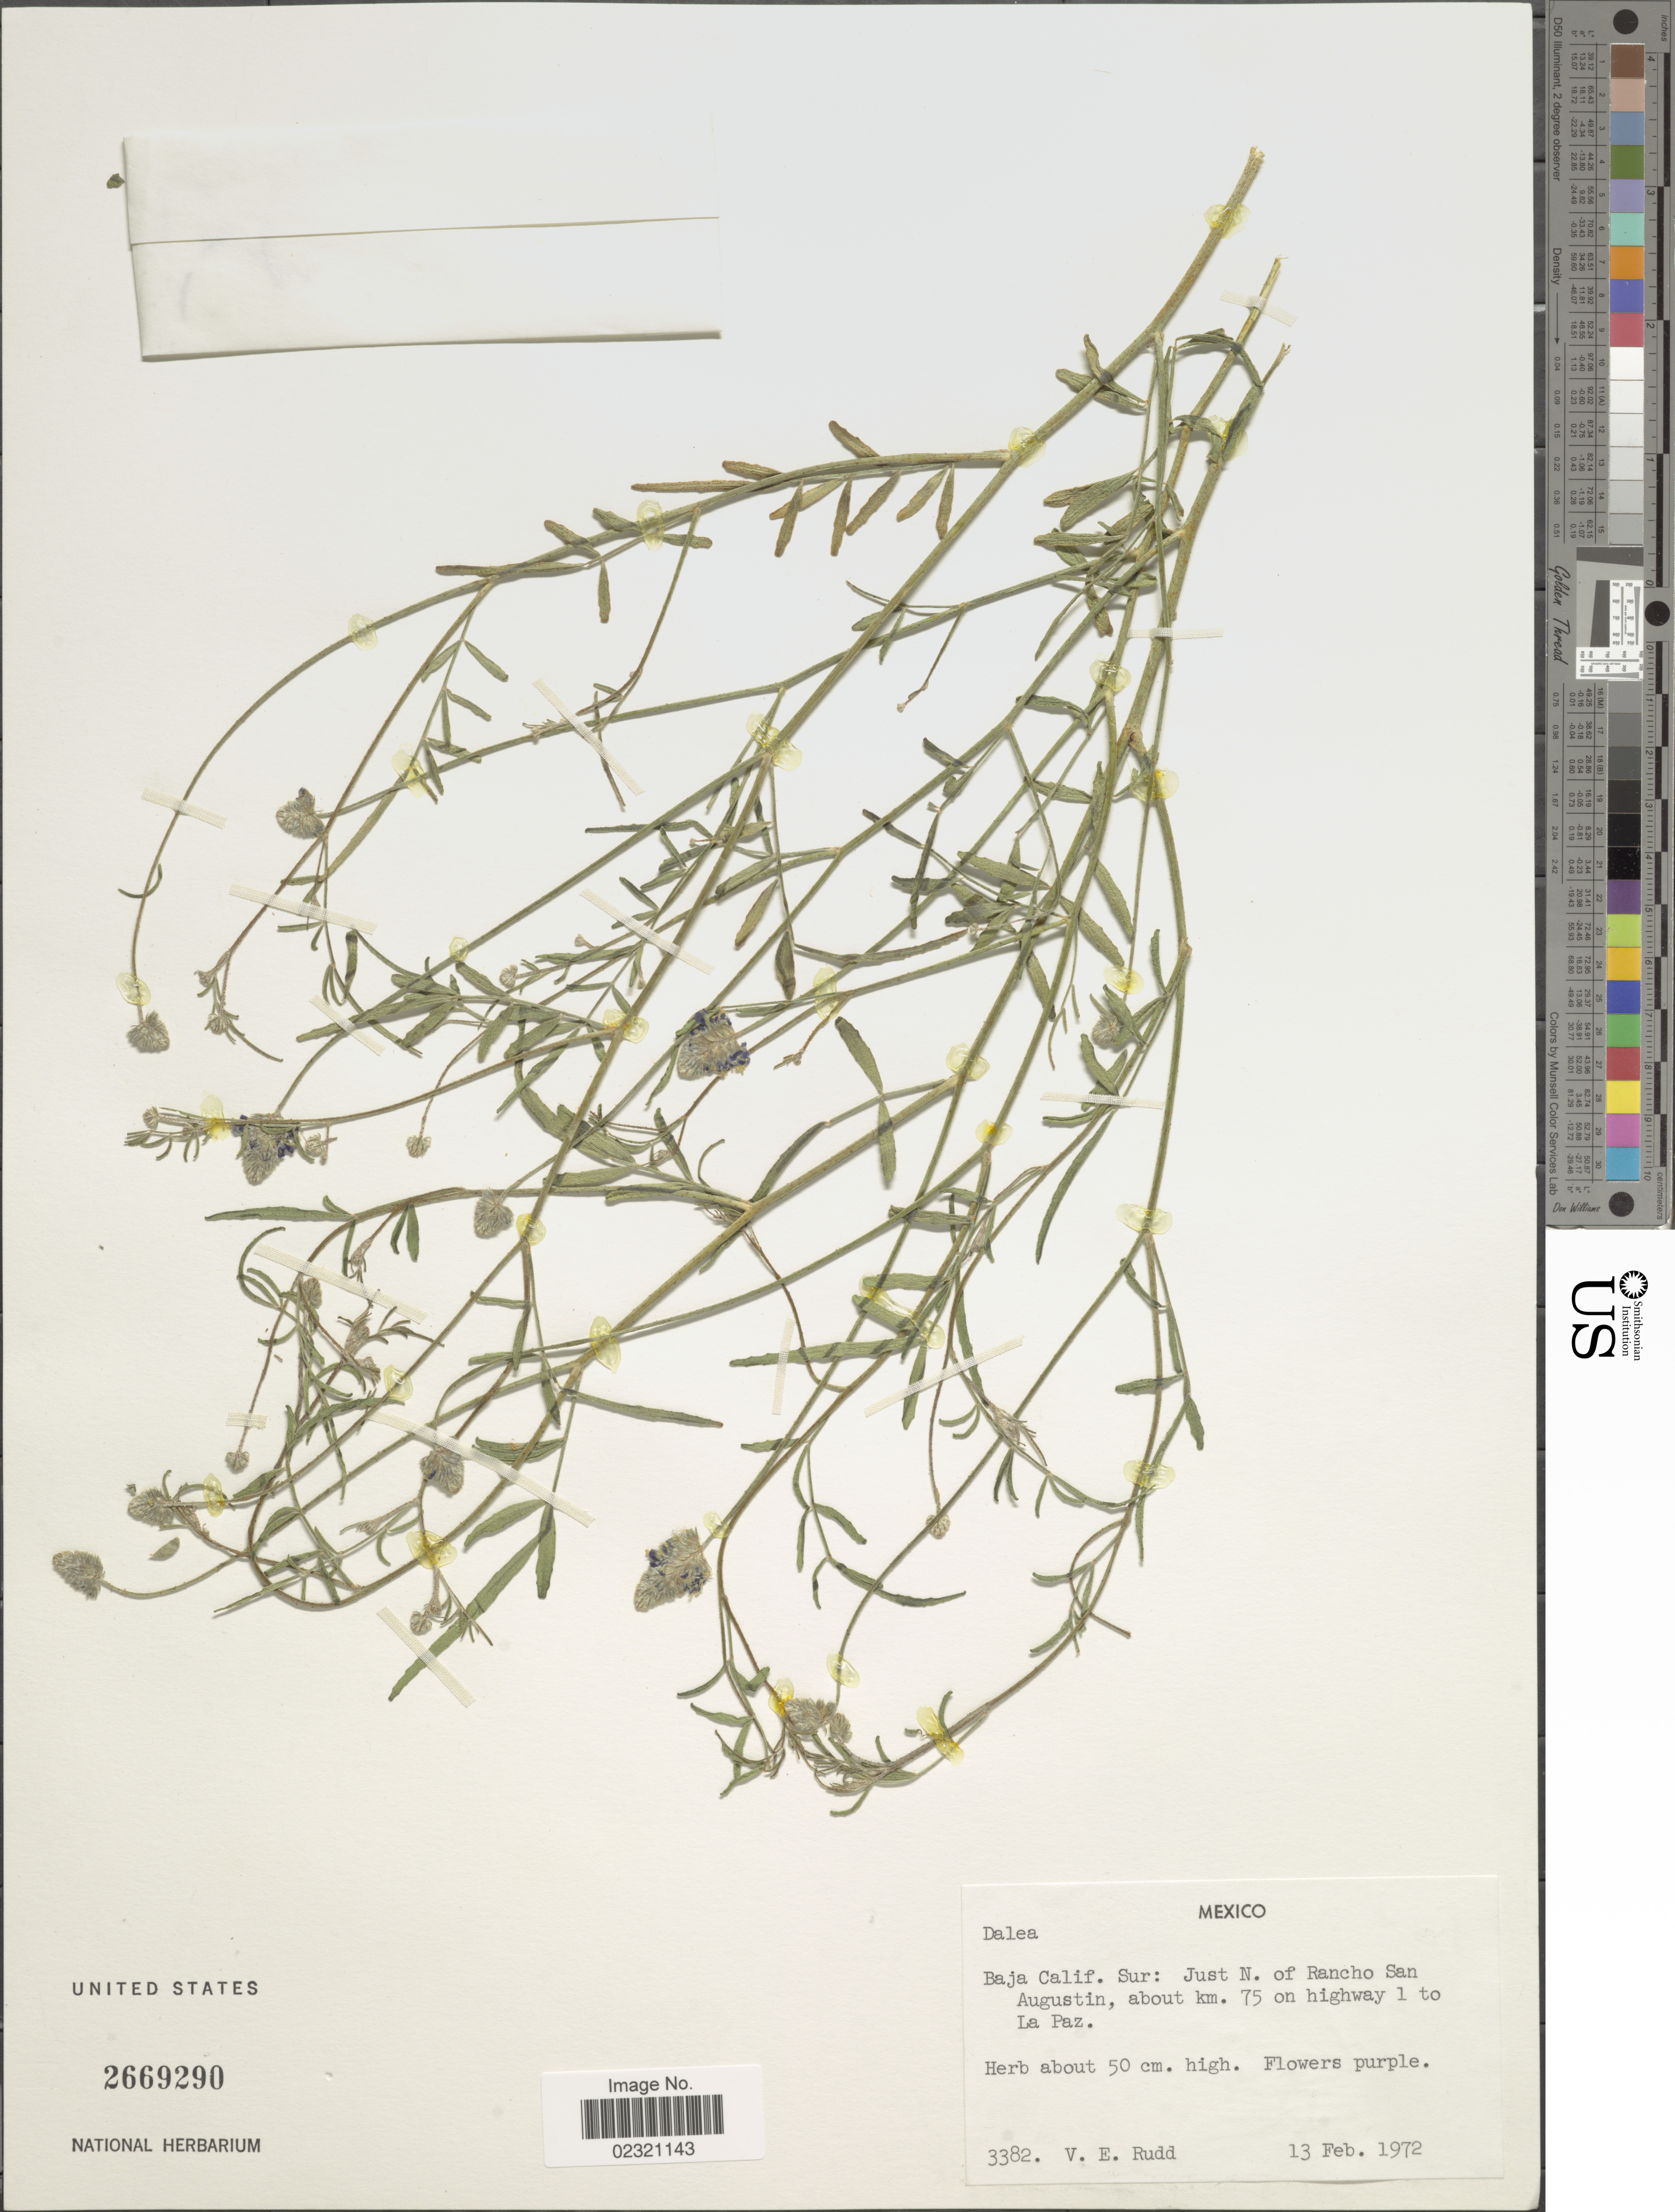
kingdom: Plantae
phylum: Tracheophyta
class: Magnoliopsida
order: Fabales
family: Fabaceae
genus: Psorothamnus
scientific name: Psorothamnus emoryi var. arenarius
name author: (Brandegee) Rydb.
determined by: Strong, M. T., (US), Smithsonian Institution - National Museum of Natural History (UNITED STATES)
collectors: V. E. Rudd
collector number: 3382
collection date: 1972-02-13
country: Mexico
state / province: Baja California Sur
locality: Just N of Rancho San Augustin, about km. 75 on highway 1 to La Paz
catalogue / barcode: US 2669290